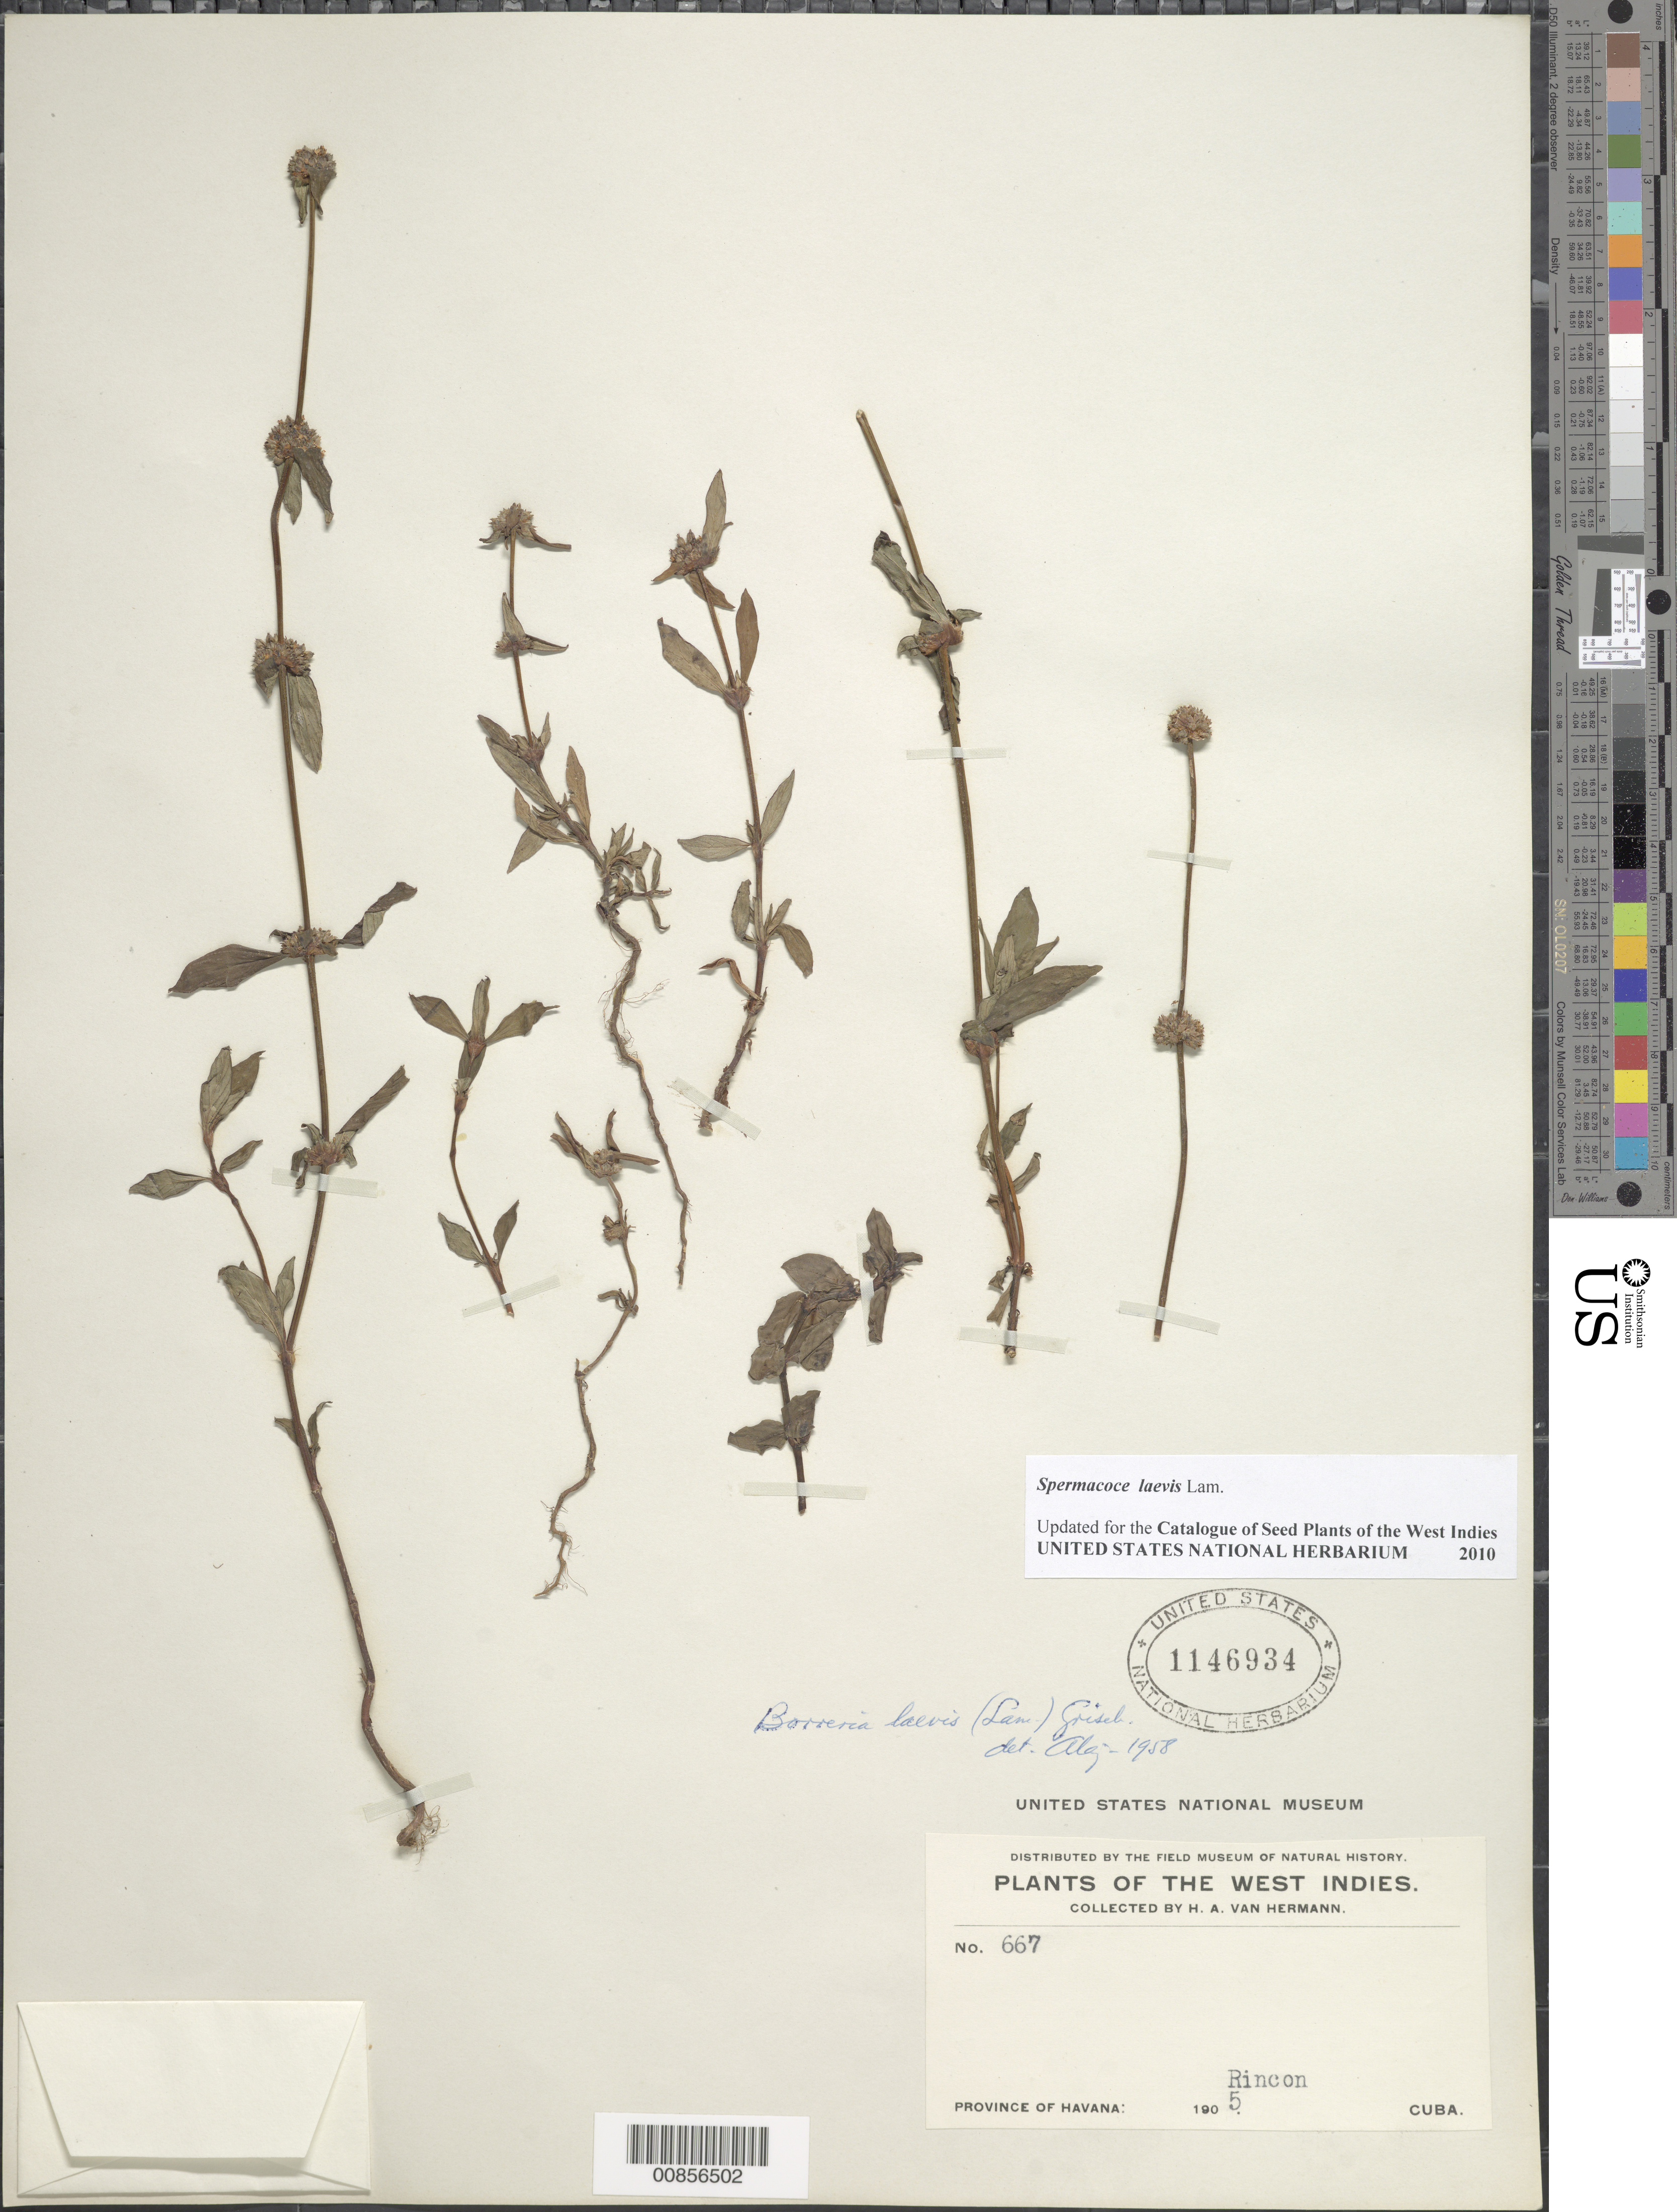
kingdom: Plantae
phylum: Tracheophyta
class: Magnoliopsida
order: Gentianales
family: Rubiaceae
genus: Spermacoce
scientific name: Spermacoce laevis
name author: Lam.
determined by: Liogier, Alain H.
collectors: H. A. Van Hermann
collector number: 667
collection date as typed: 1905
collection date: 1905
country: Cuba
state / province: La Habana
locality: Rincon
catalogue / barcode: US 1146934